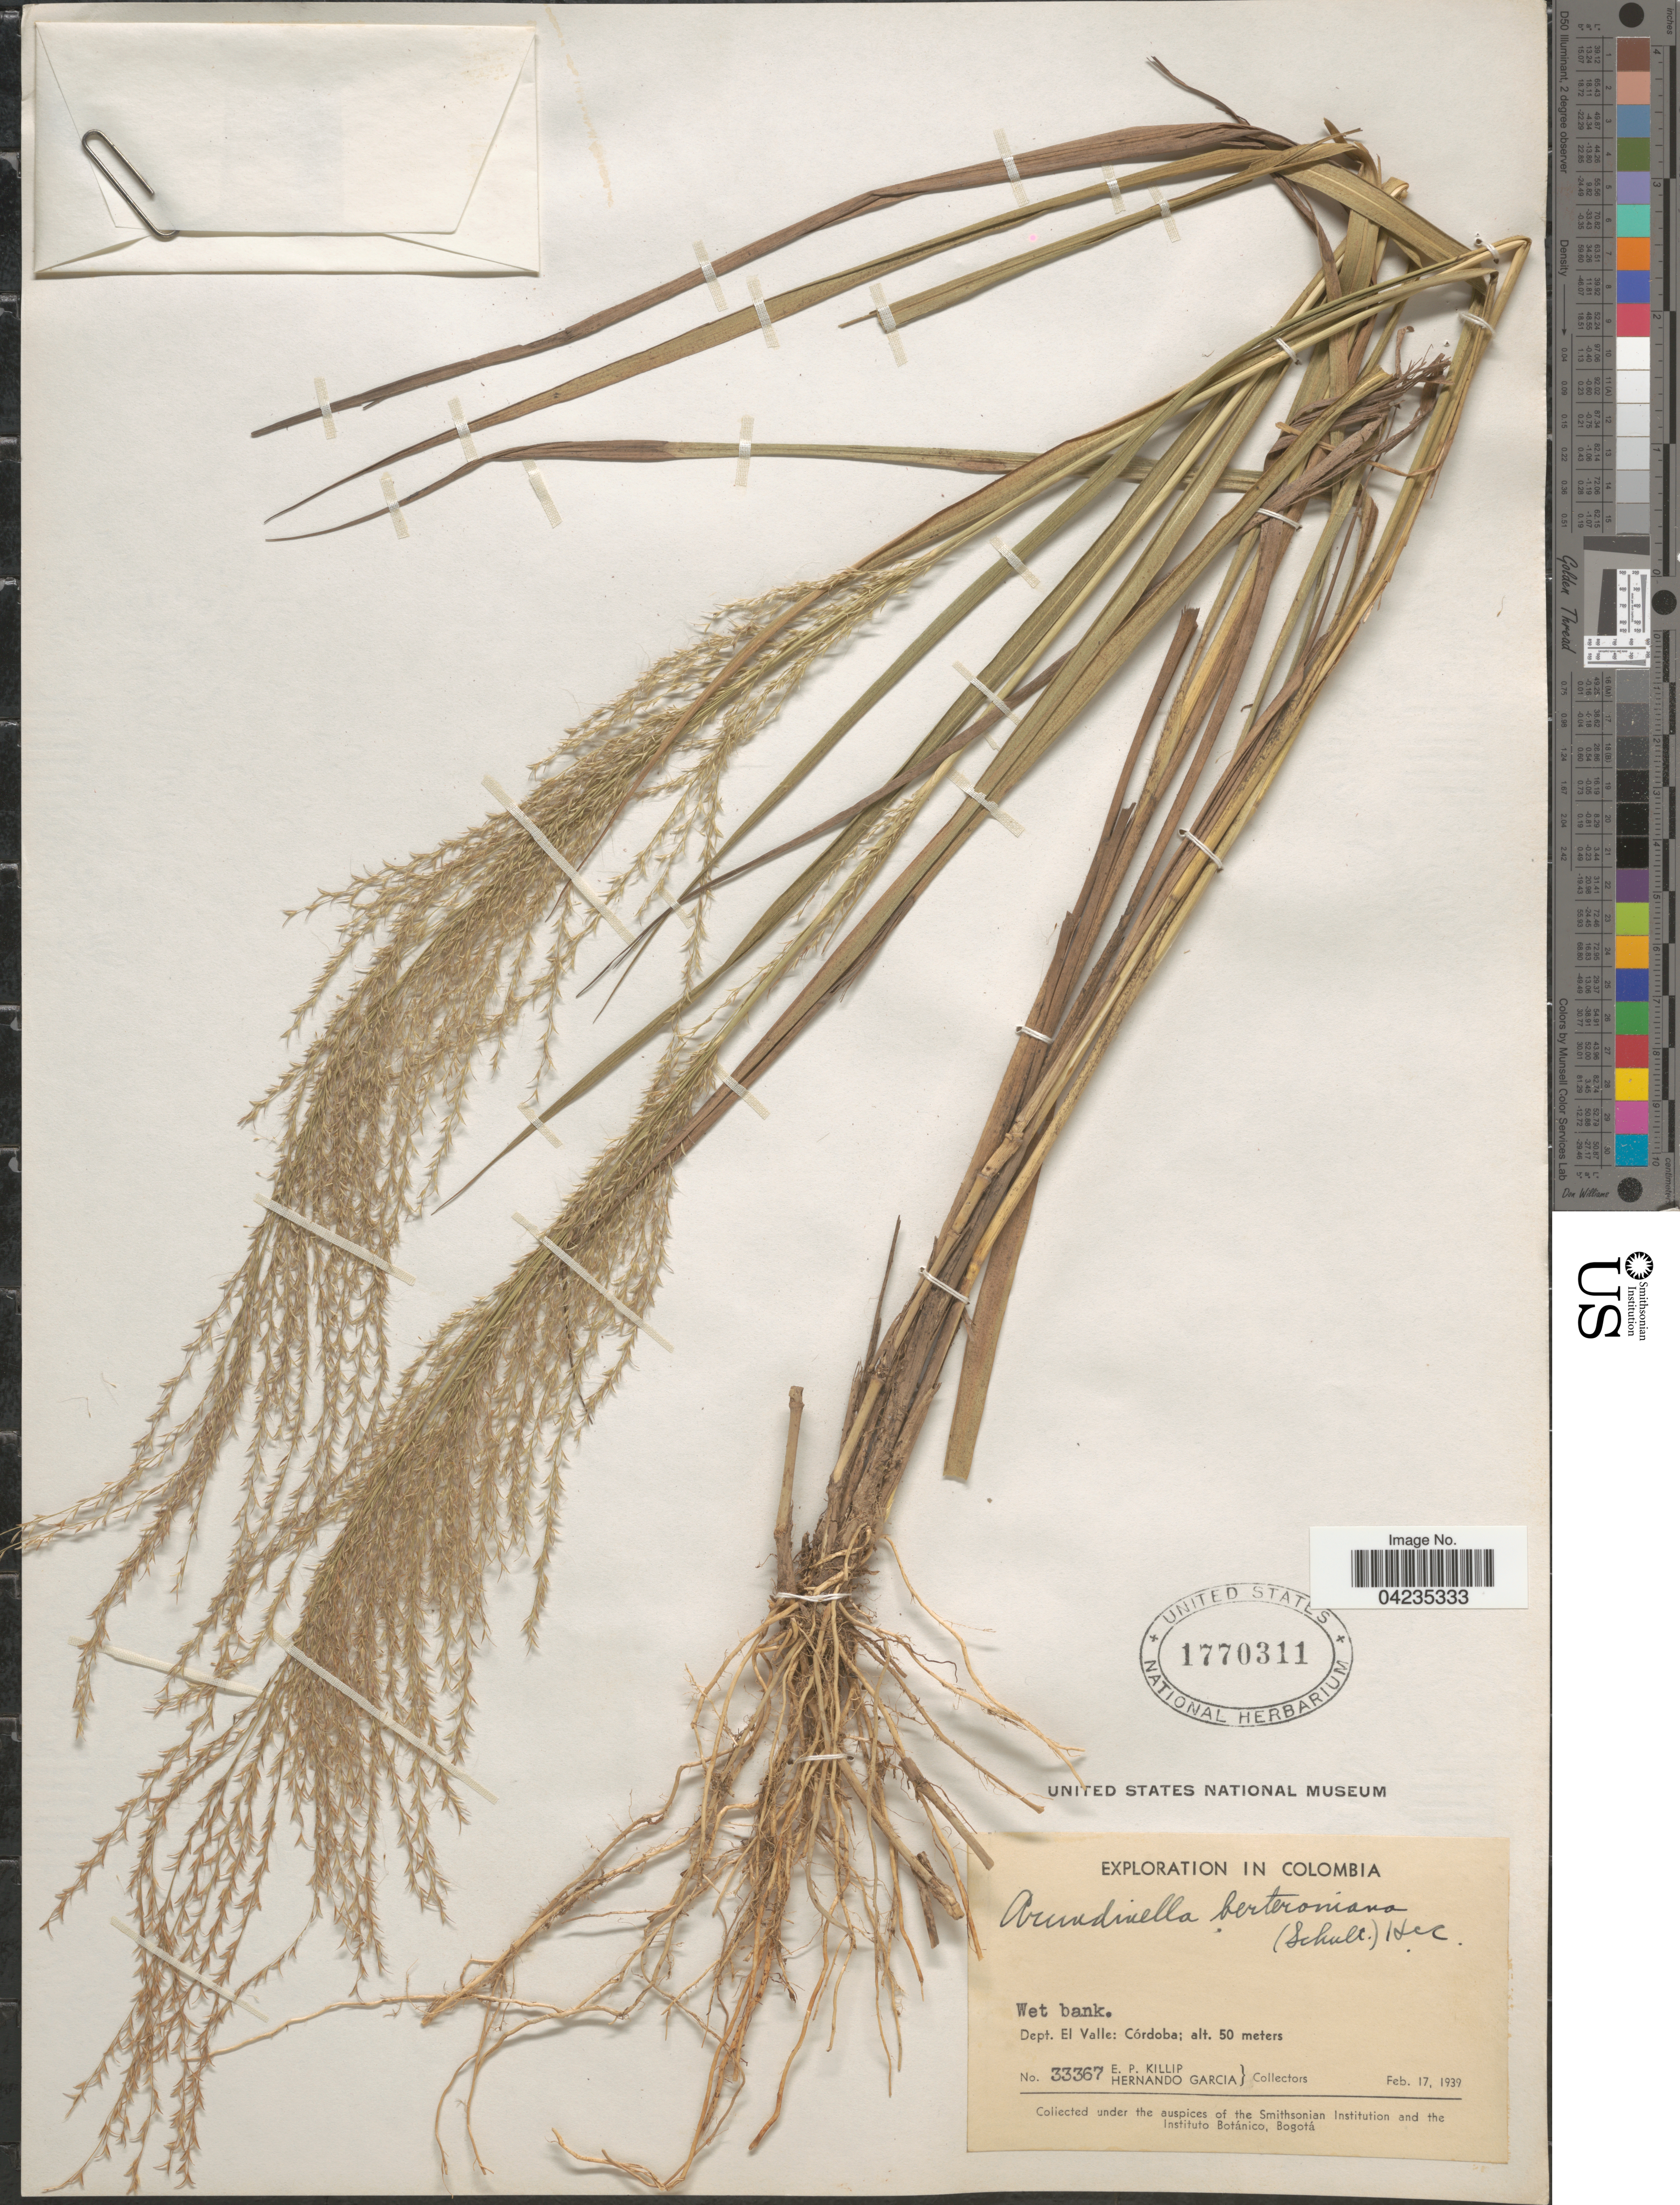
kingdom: Plantae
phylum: Tracheophyta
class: Liliopsida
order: Poales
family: Poaceae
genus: Arundinella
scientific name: Arundinella berteroniana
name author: (Schult.) Hitchc. & Chase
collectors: E. P. Killip & H. Garcia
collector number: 33367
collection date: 1939-02-17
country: Colombia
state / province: Valle del Cauca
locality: Exploration in Colombia. Dept. El Valle: Córdoba.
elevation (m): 50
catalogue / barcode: US 1770311